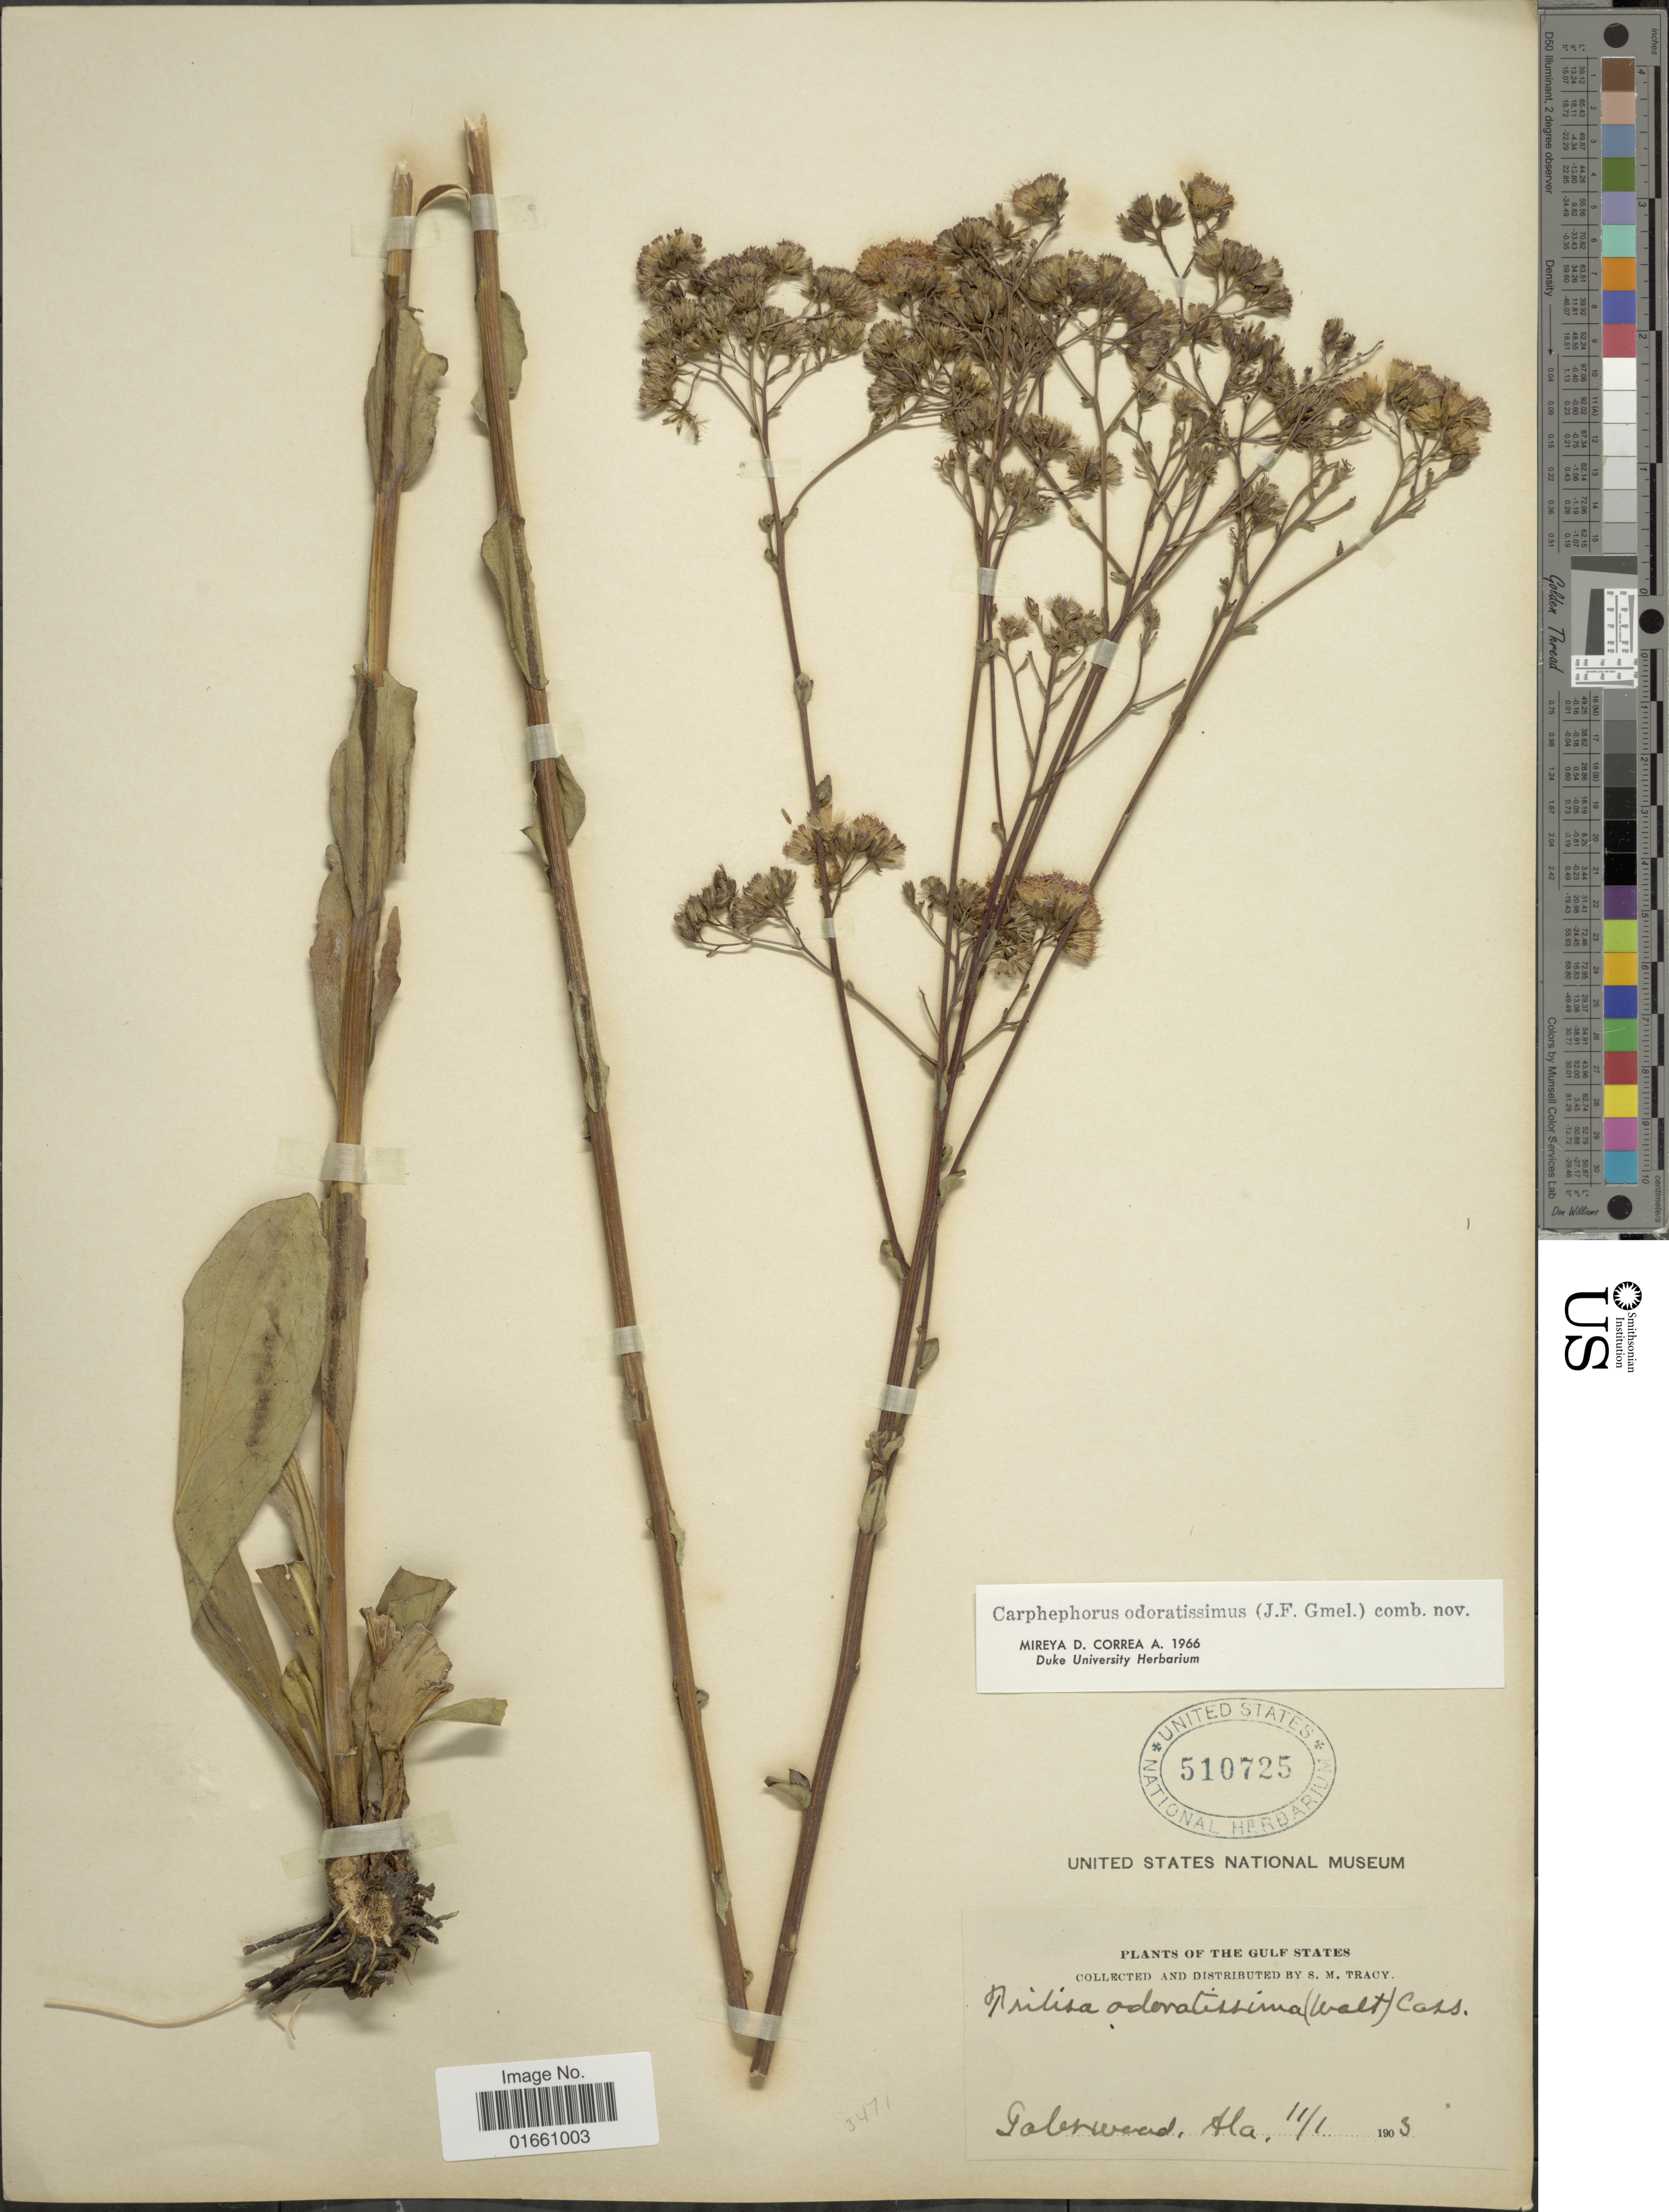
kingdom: Plantae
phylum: Tracheophyta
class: Magnoliopsida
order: Asterales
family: Asteraceae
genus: Trilisa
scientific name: Trilisa odoratissima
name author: (J.F. Gmel.) Cass.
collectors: S. M. Tracy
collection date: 1903-11-01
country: United States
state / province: Alabama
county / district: Crenshaw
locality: Glenwood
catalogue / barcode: US 510725